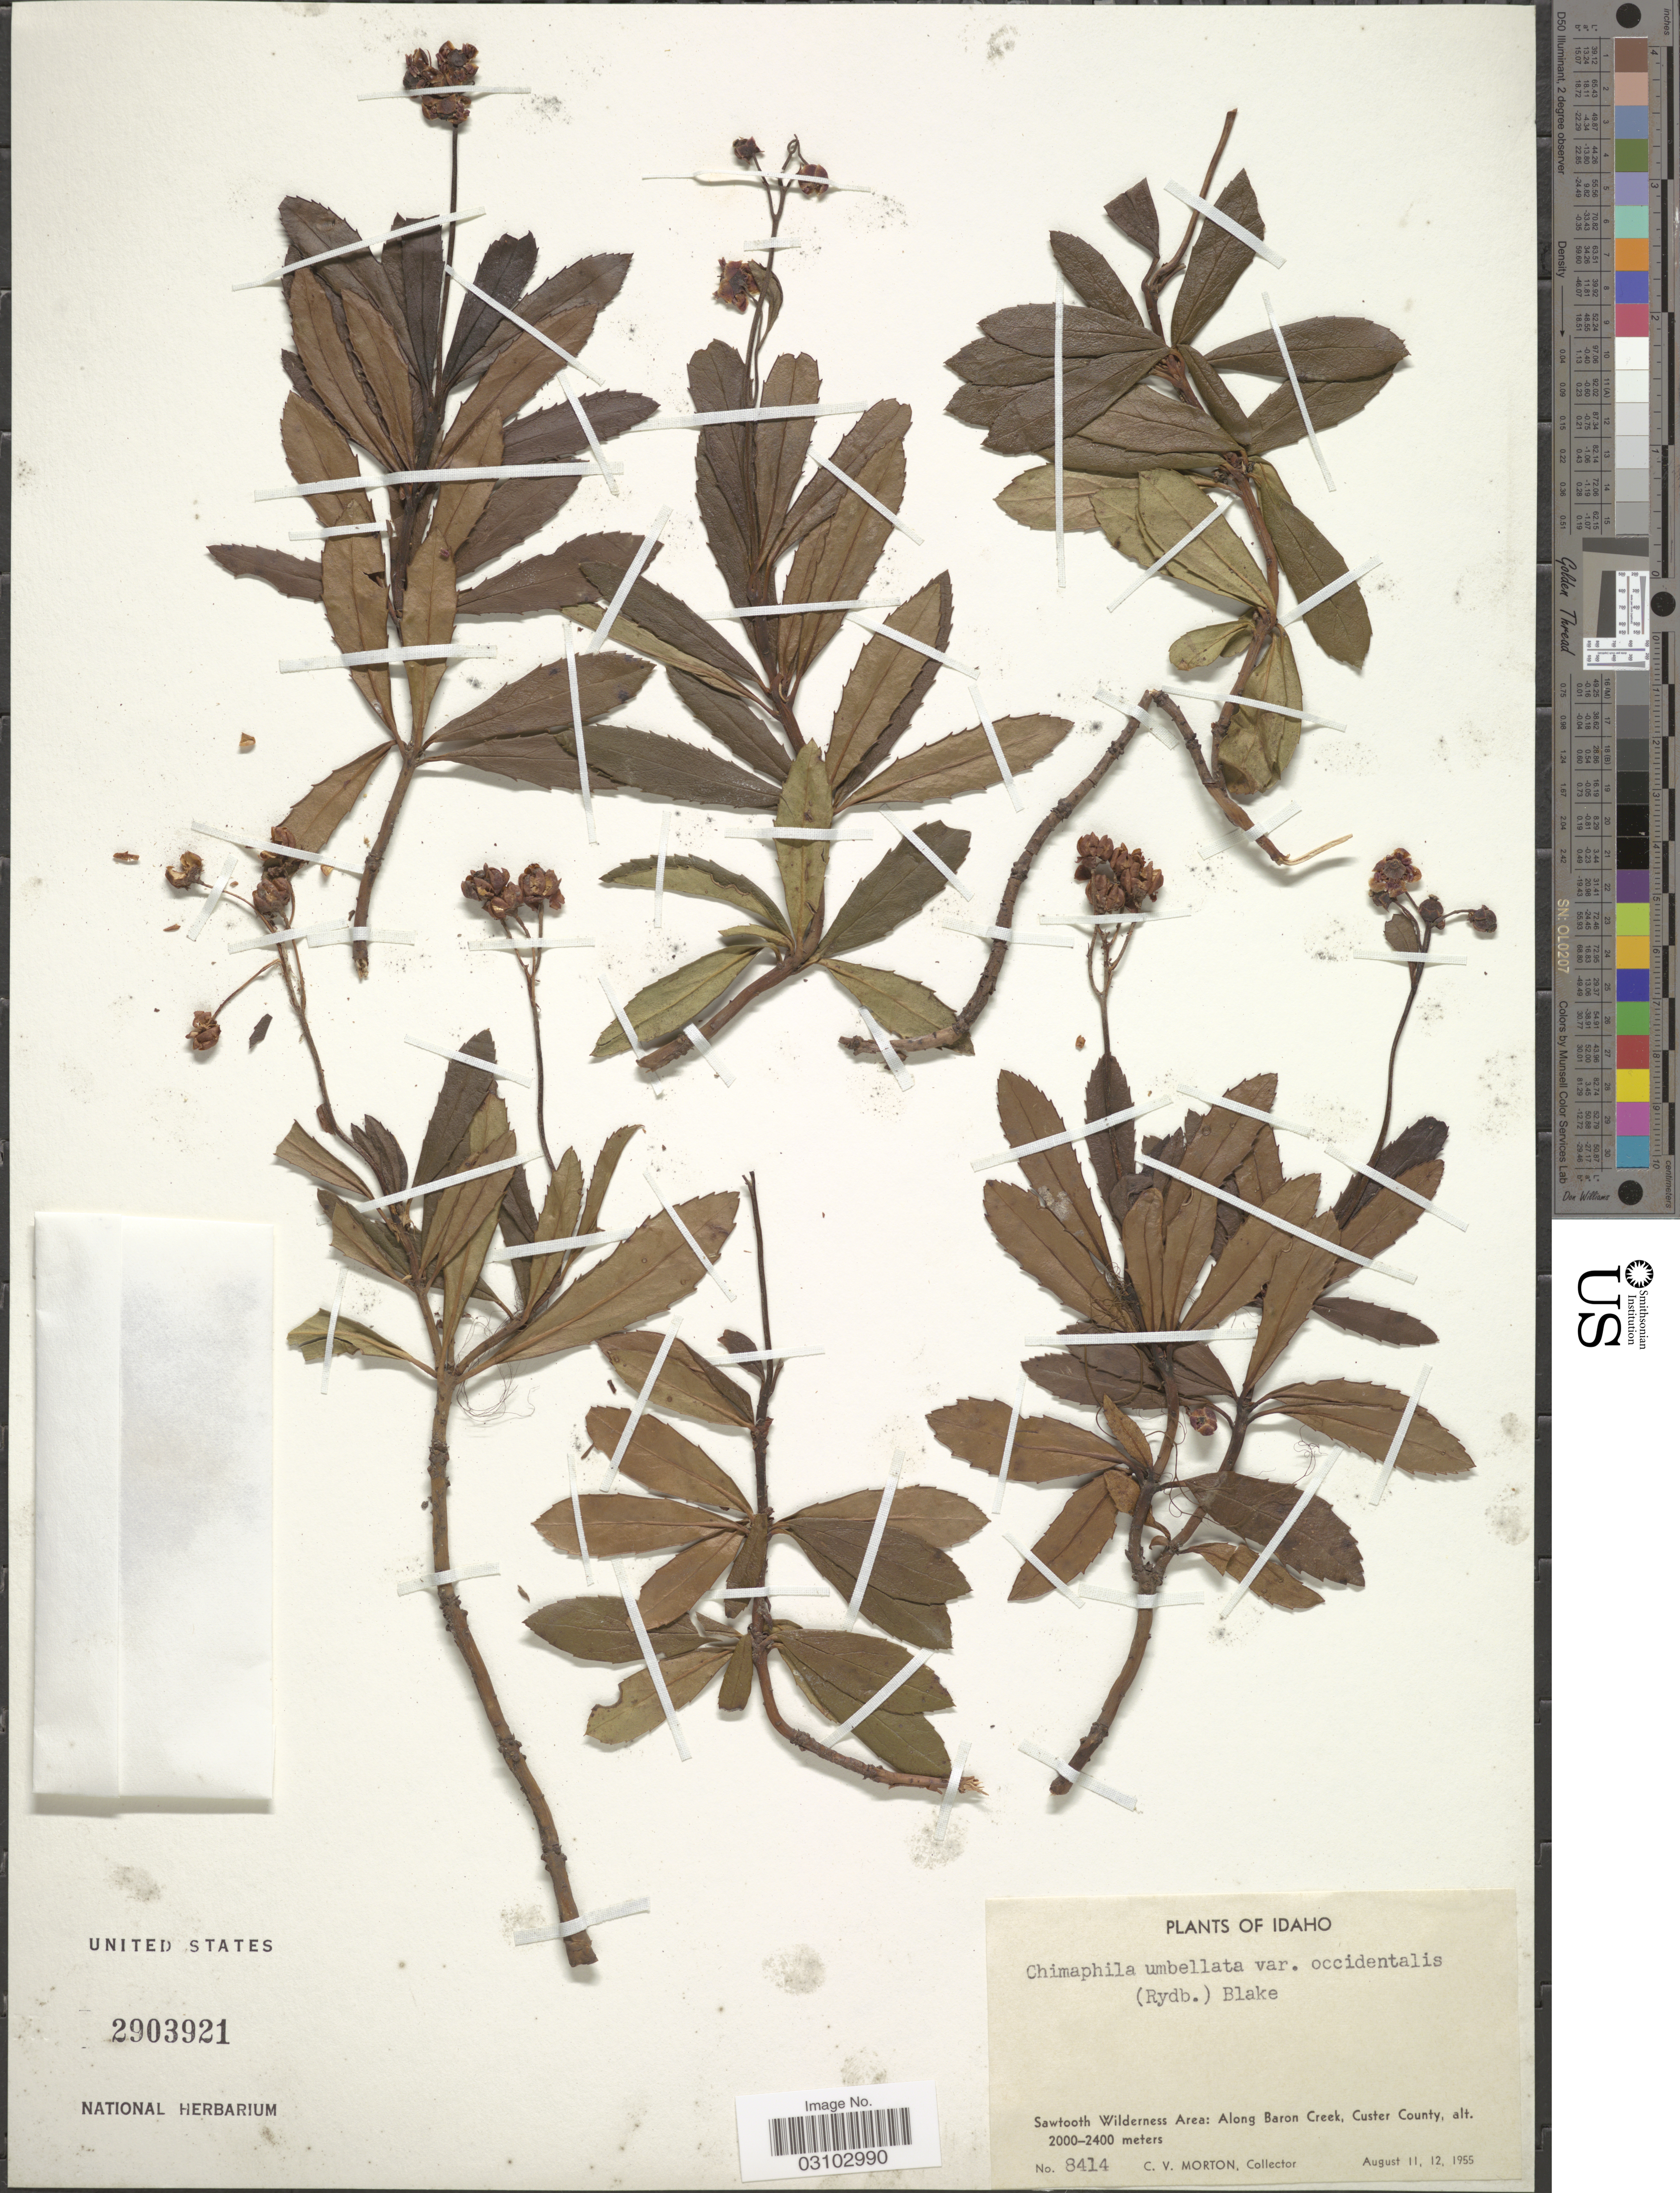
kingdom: Plantae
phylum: Tracheophyta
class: Magnoliopsida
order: Ericales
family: Ericaceae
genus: Chimaphila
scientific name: Chimaphila umbellata subsp. occidentalis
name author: (Rydb.) Hultén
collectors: C. V. Morton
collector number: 8414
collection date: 1955-08-11/1955-08-12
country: United States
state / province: Idaho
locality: Sawtooth Wilderness Area: Along Baron Creek,Custer County.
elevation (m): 2000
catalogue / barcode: US 2903921